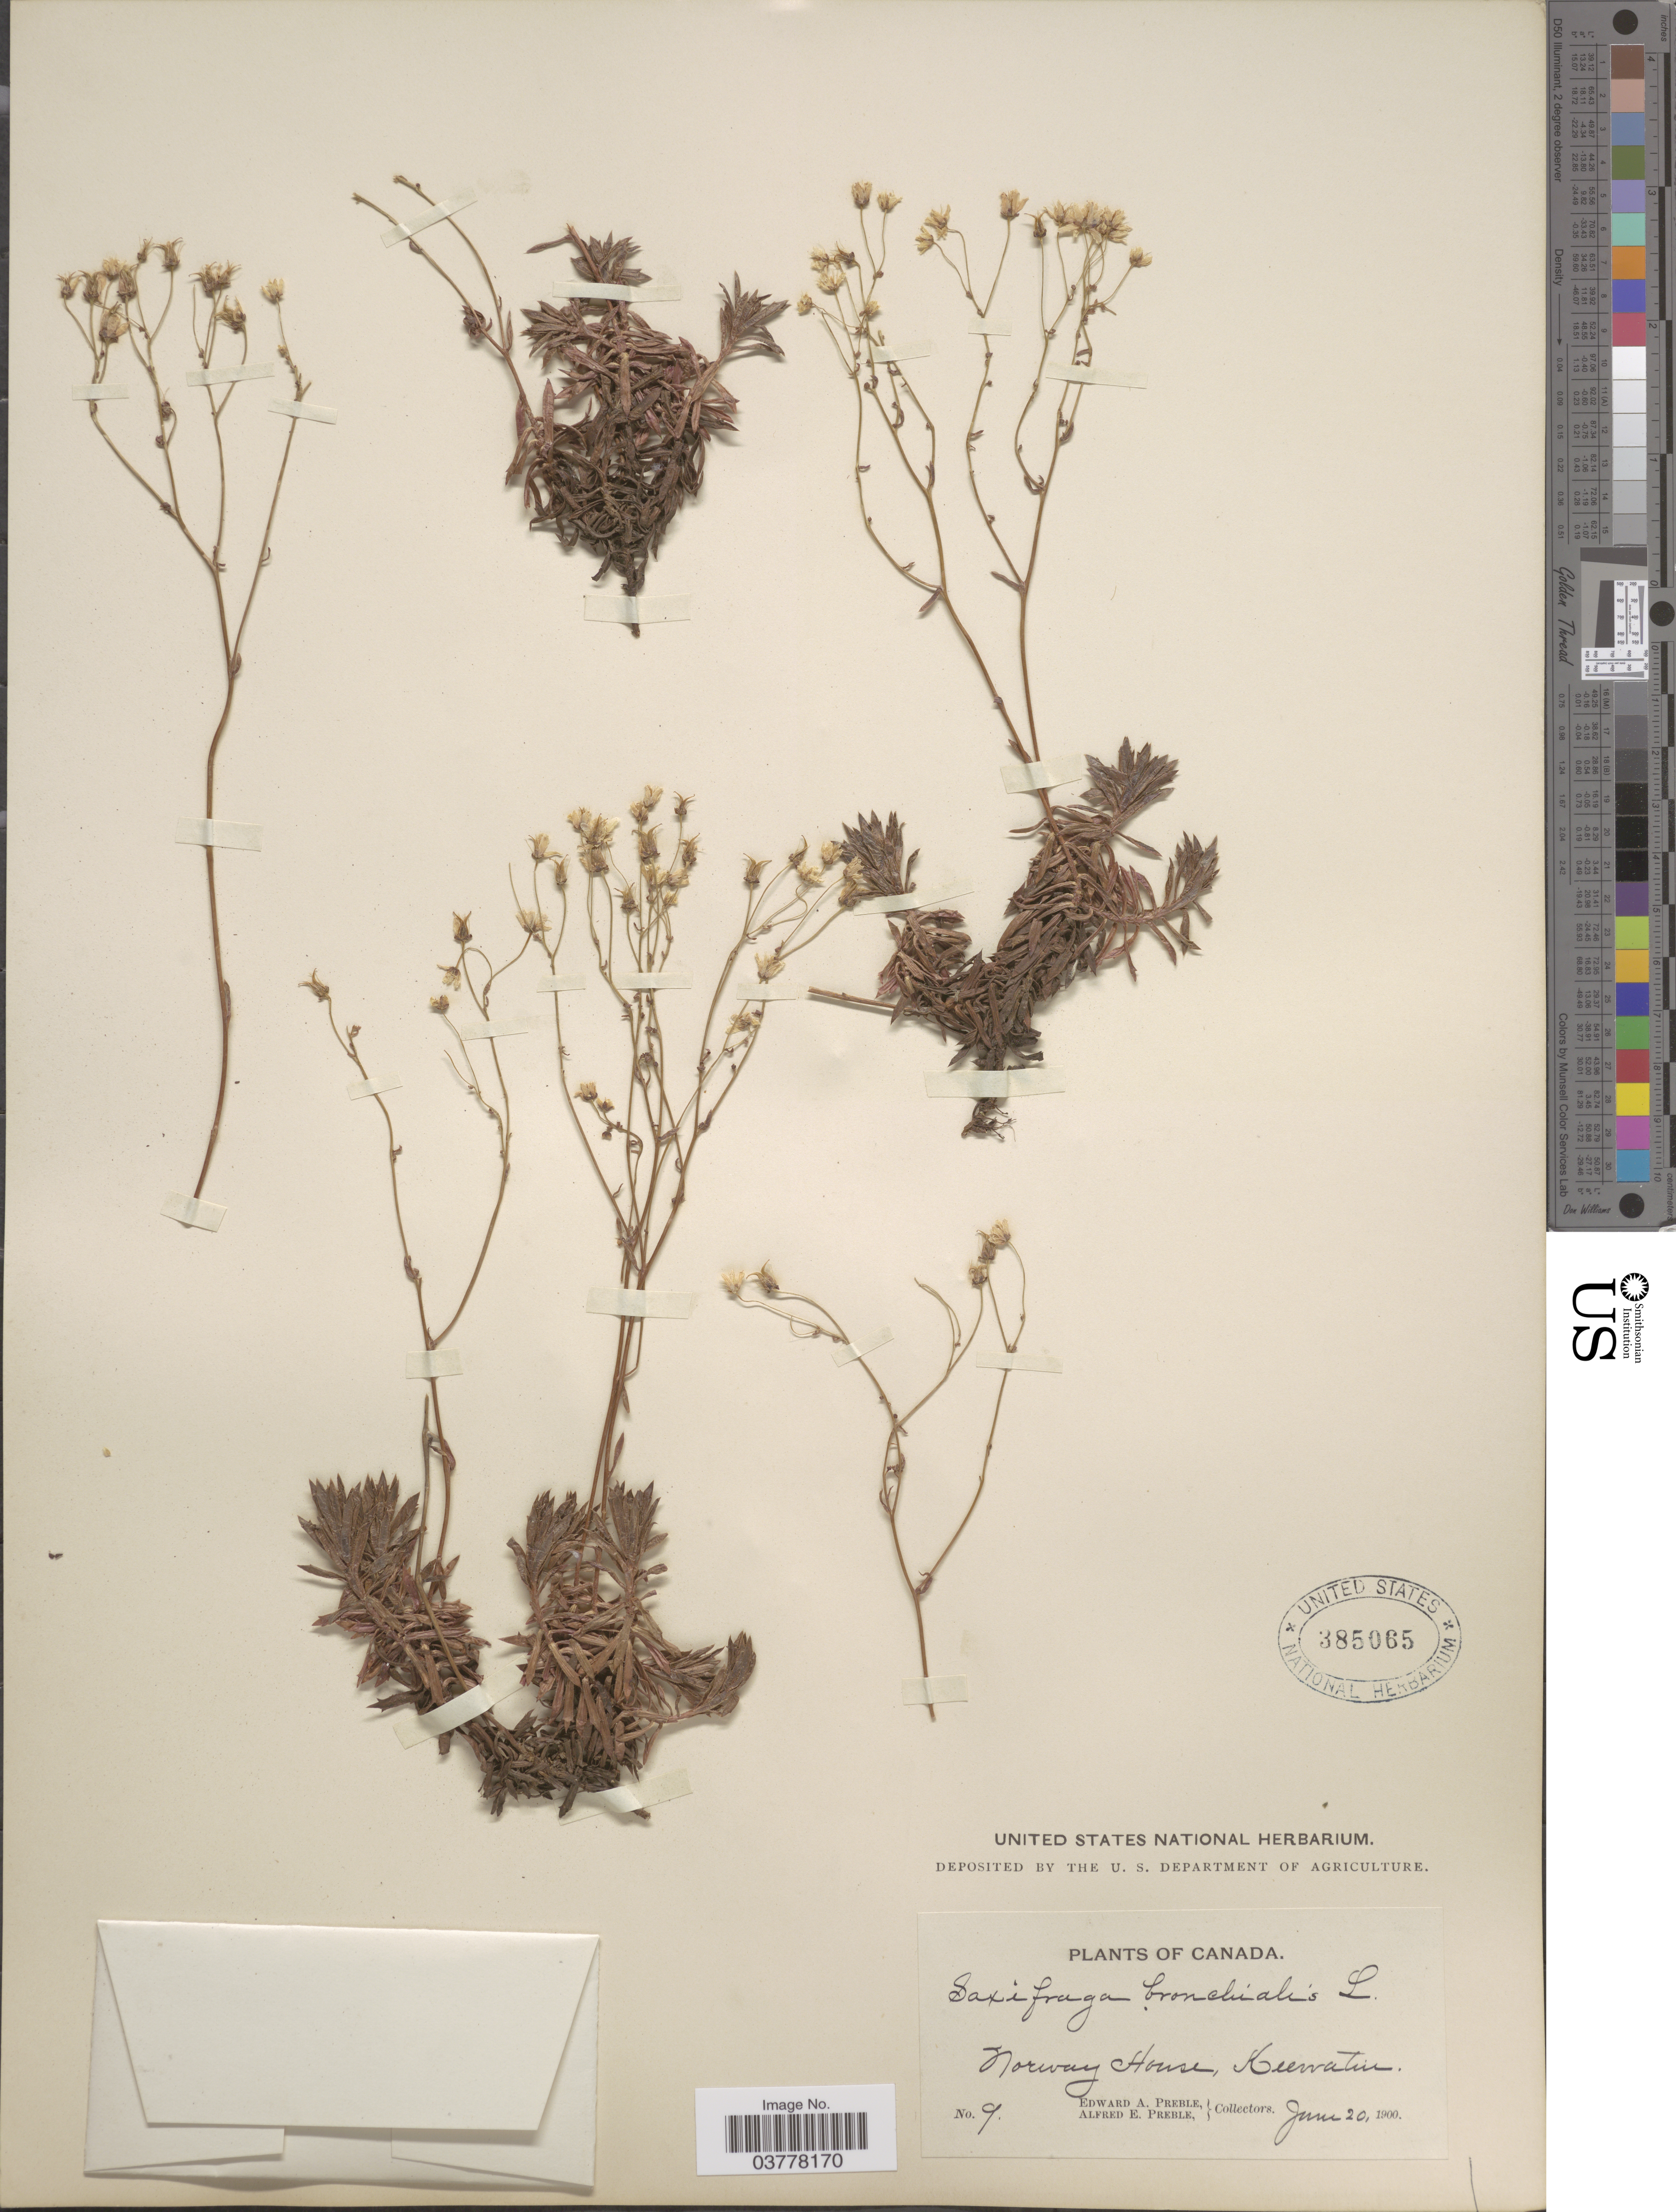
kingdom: Plantae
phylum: Tracheophyta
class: Magnoliopsida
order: Saxifragales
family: Saxifragaceae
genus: Saxifraga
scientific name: Saxifraga bronchialis subsp. austromontana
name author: (Wiegand) Piper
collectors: E. Preble & A. Preble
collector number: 9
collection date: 1900-06-20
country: Canada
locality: Norway House, Keewatin.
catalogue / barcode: US 385065